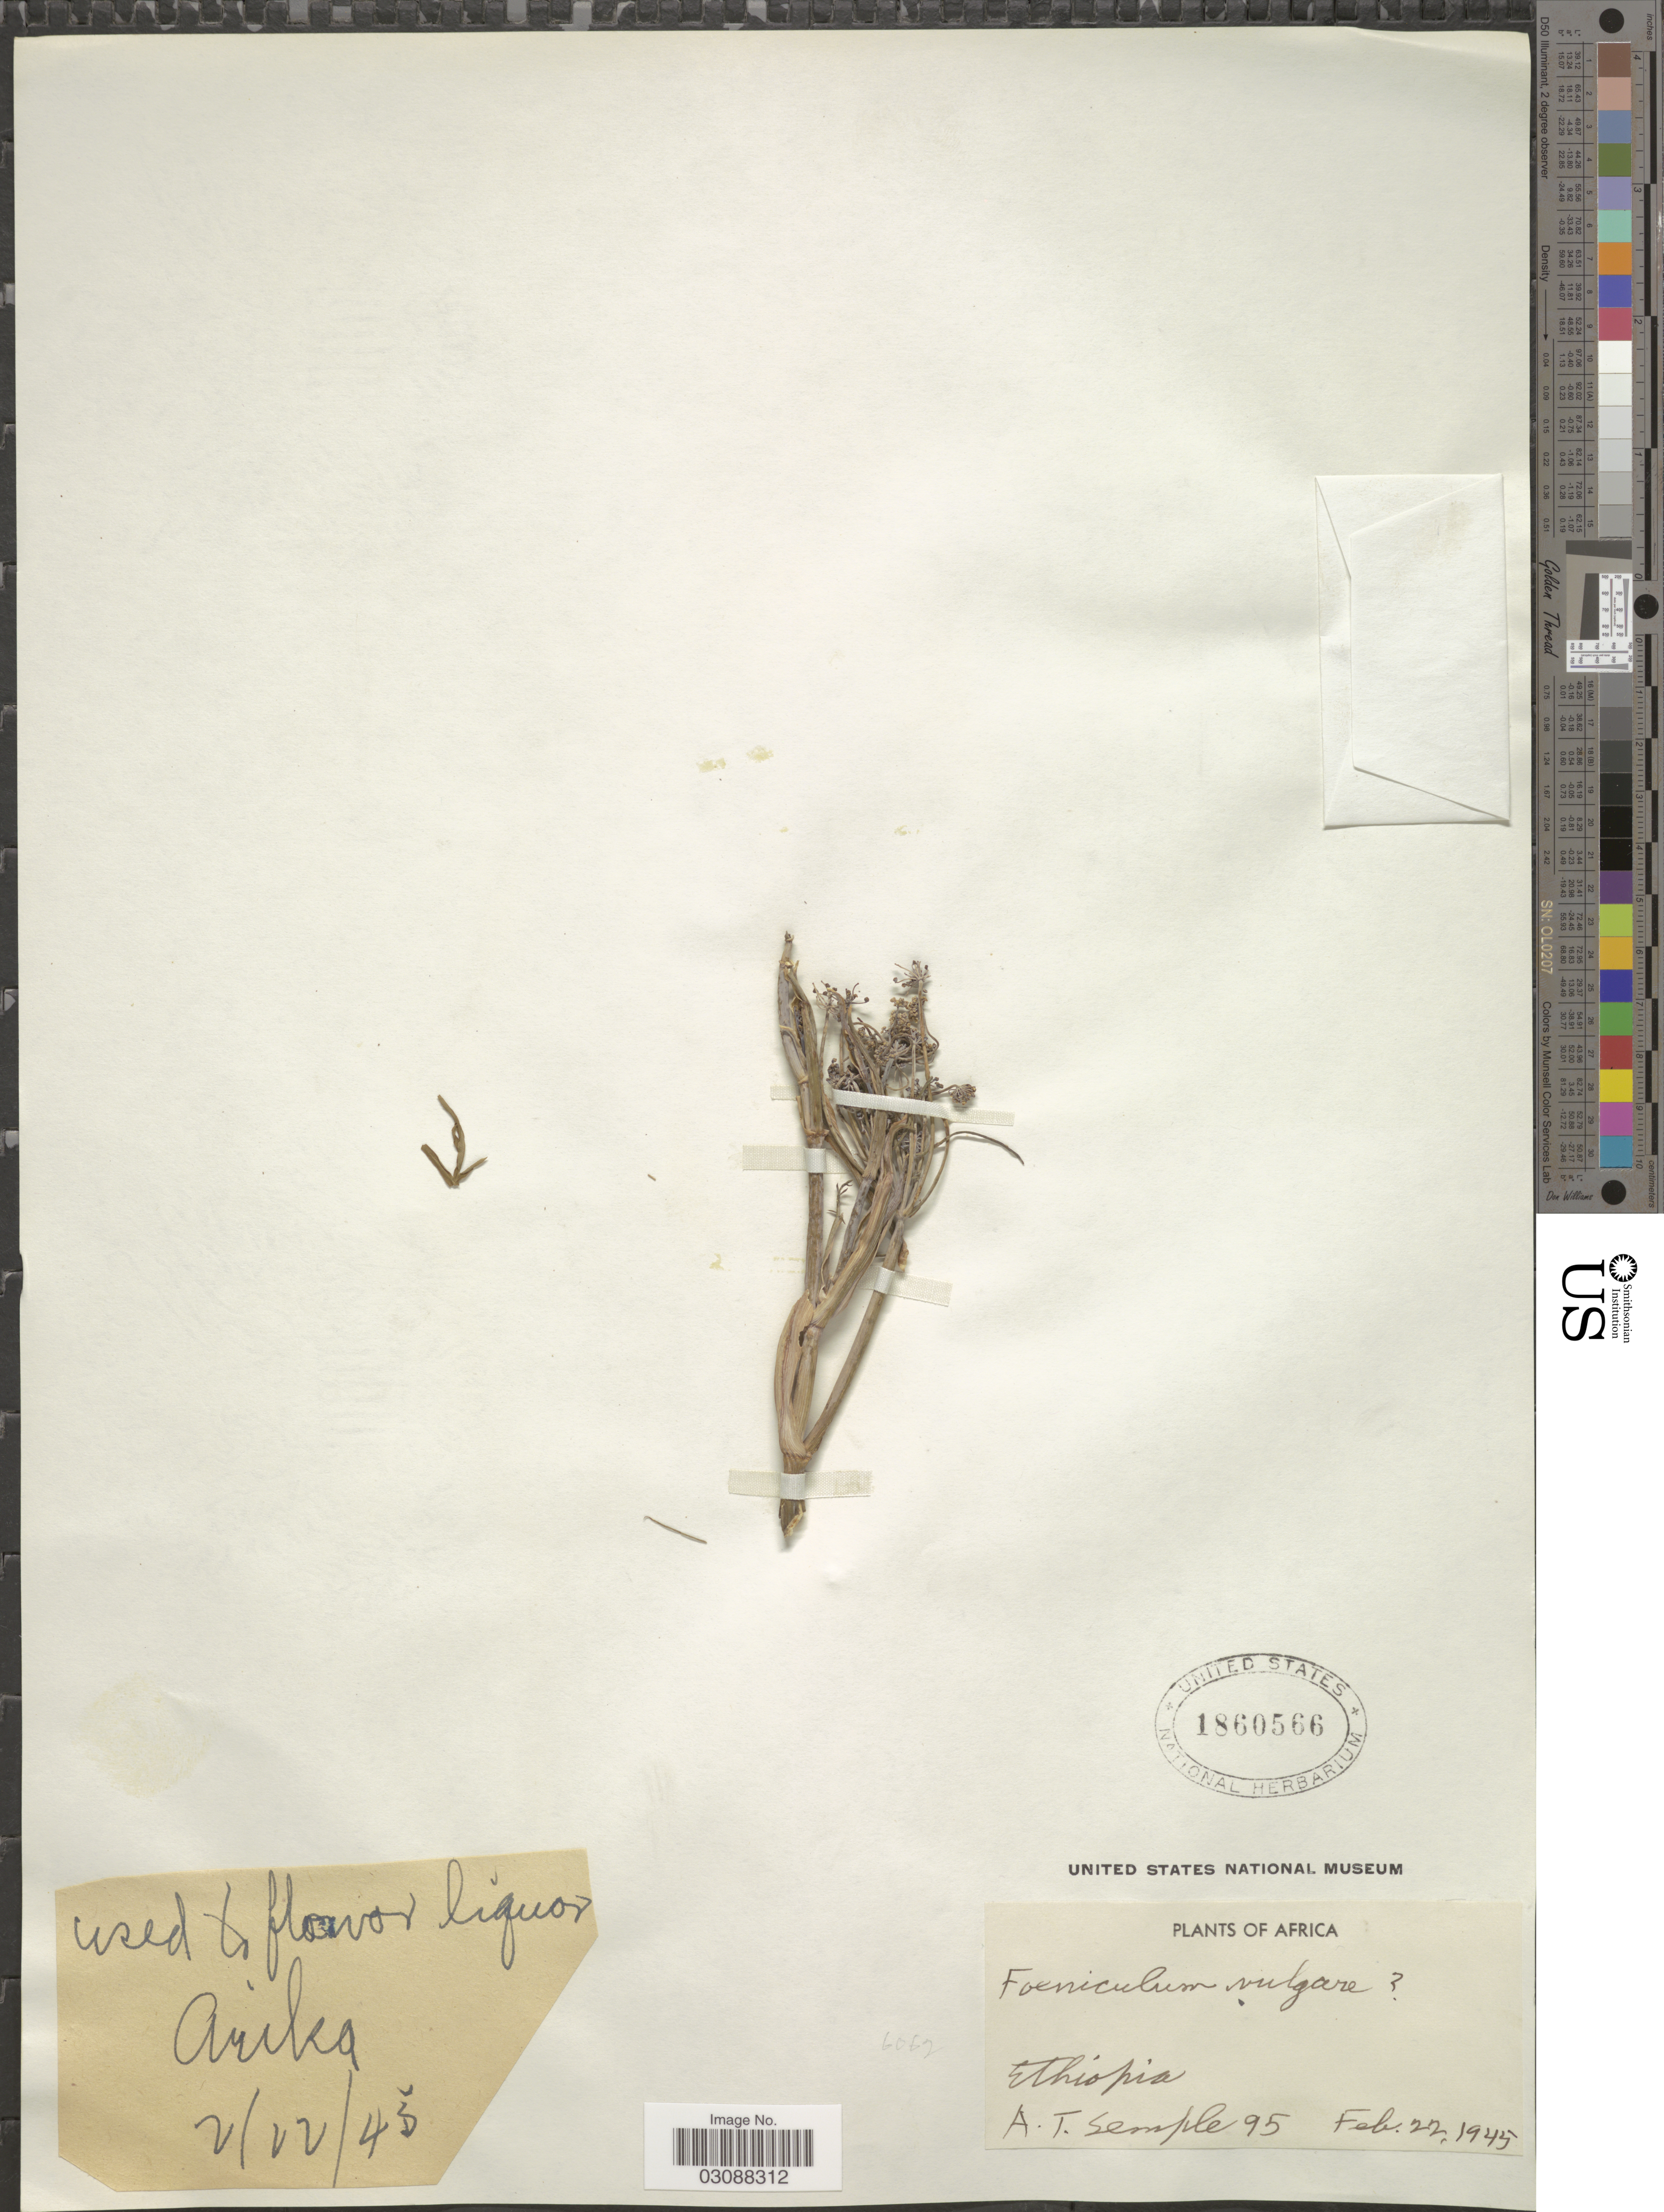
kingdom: Plantae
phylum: Tracheophyta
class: Magnoliopsida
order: Apiales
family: Apiaceae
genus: Foeniculum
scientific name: Foeniculum vulgare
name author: Mill.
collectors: A. Semple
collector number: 95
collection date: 1945-02-22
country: Ethiopia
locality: Arika.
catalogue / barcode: US 1860566